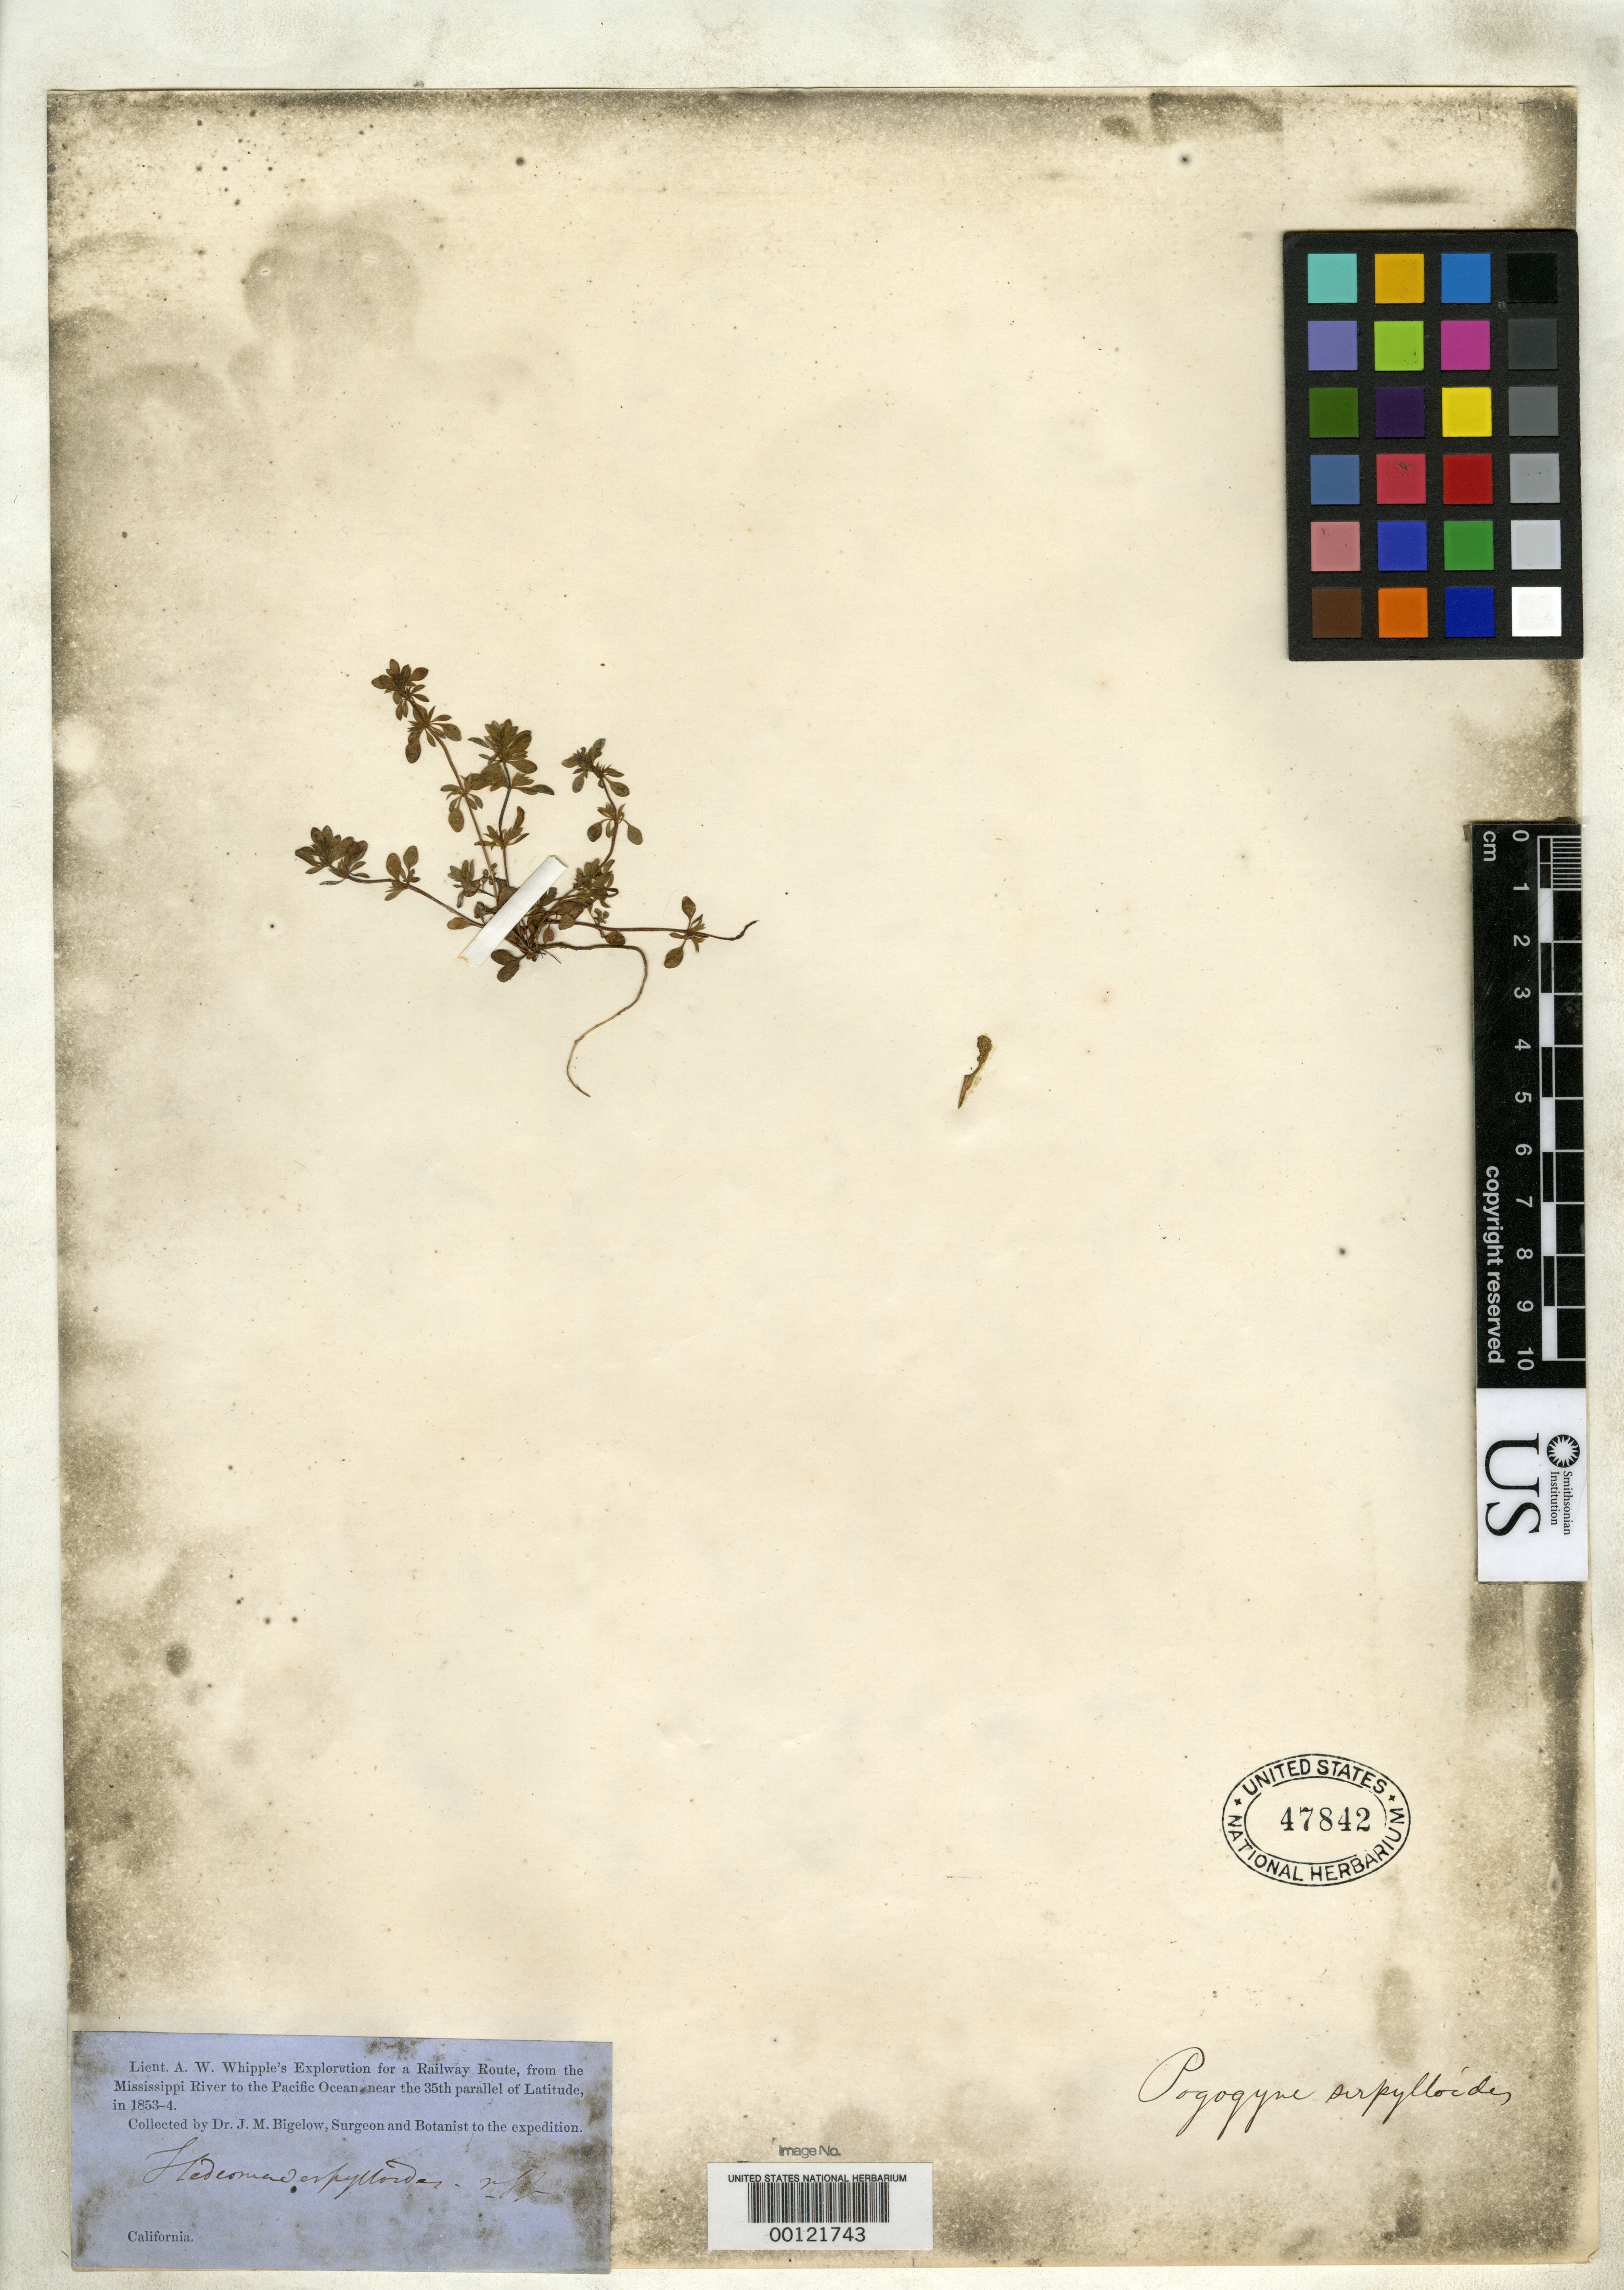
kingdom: Plantae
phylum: Tracheophyta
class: Magnoliopsida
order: Lamiales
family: Lamiaceae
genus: Hedeoma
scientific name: Hedeoma serpylloides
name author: Torr.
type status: Isotype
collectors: J. M. Bigelow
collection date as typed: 1854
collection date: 1854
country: United States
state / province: California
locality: Martinez.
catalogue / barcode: US 47842